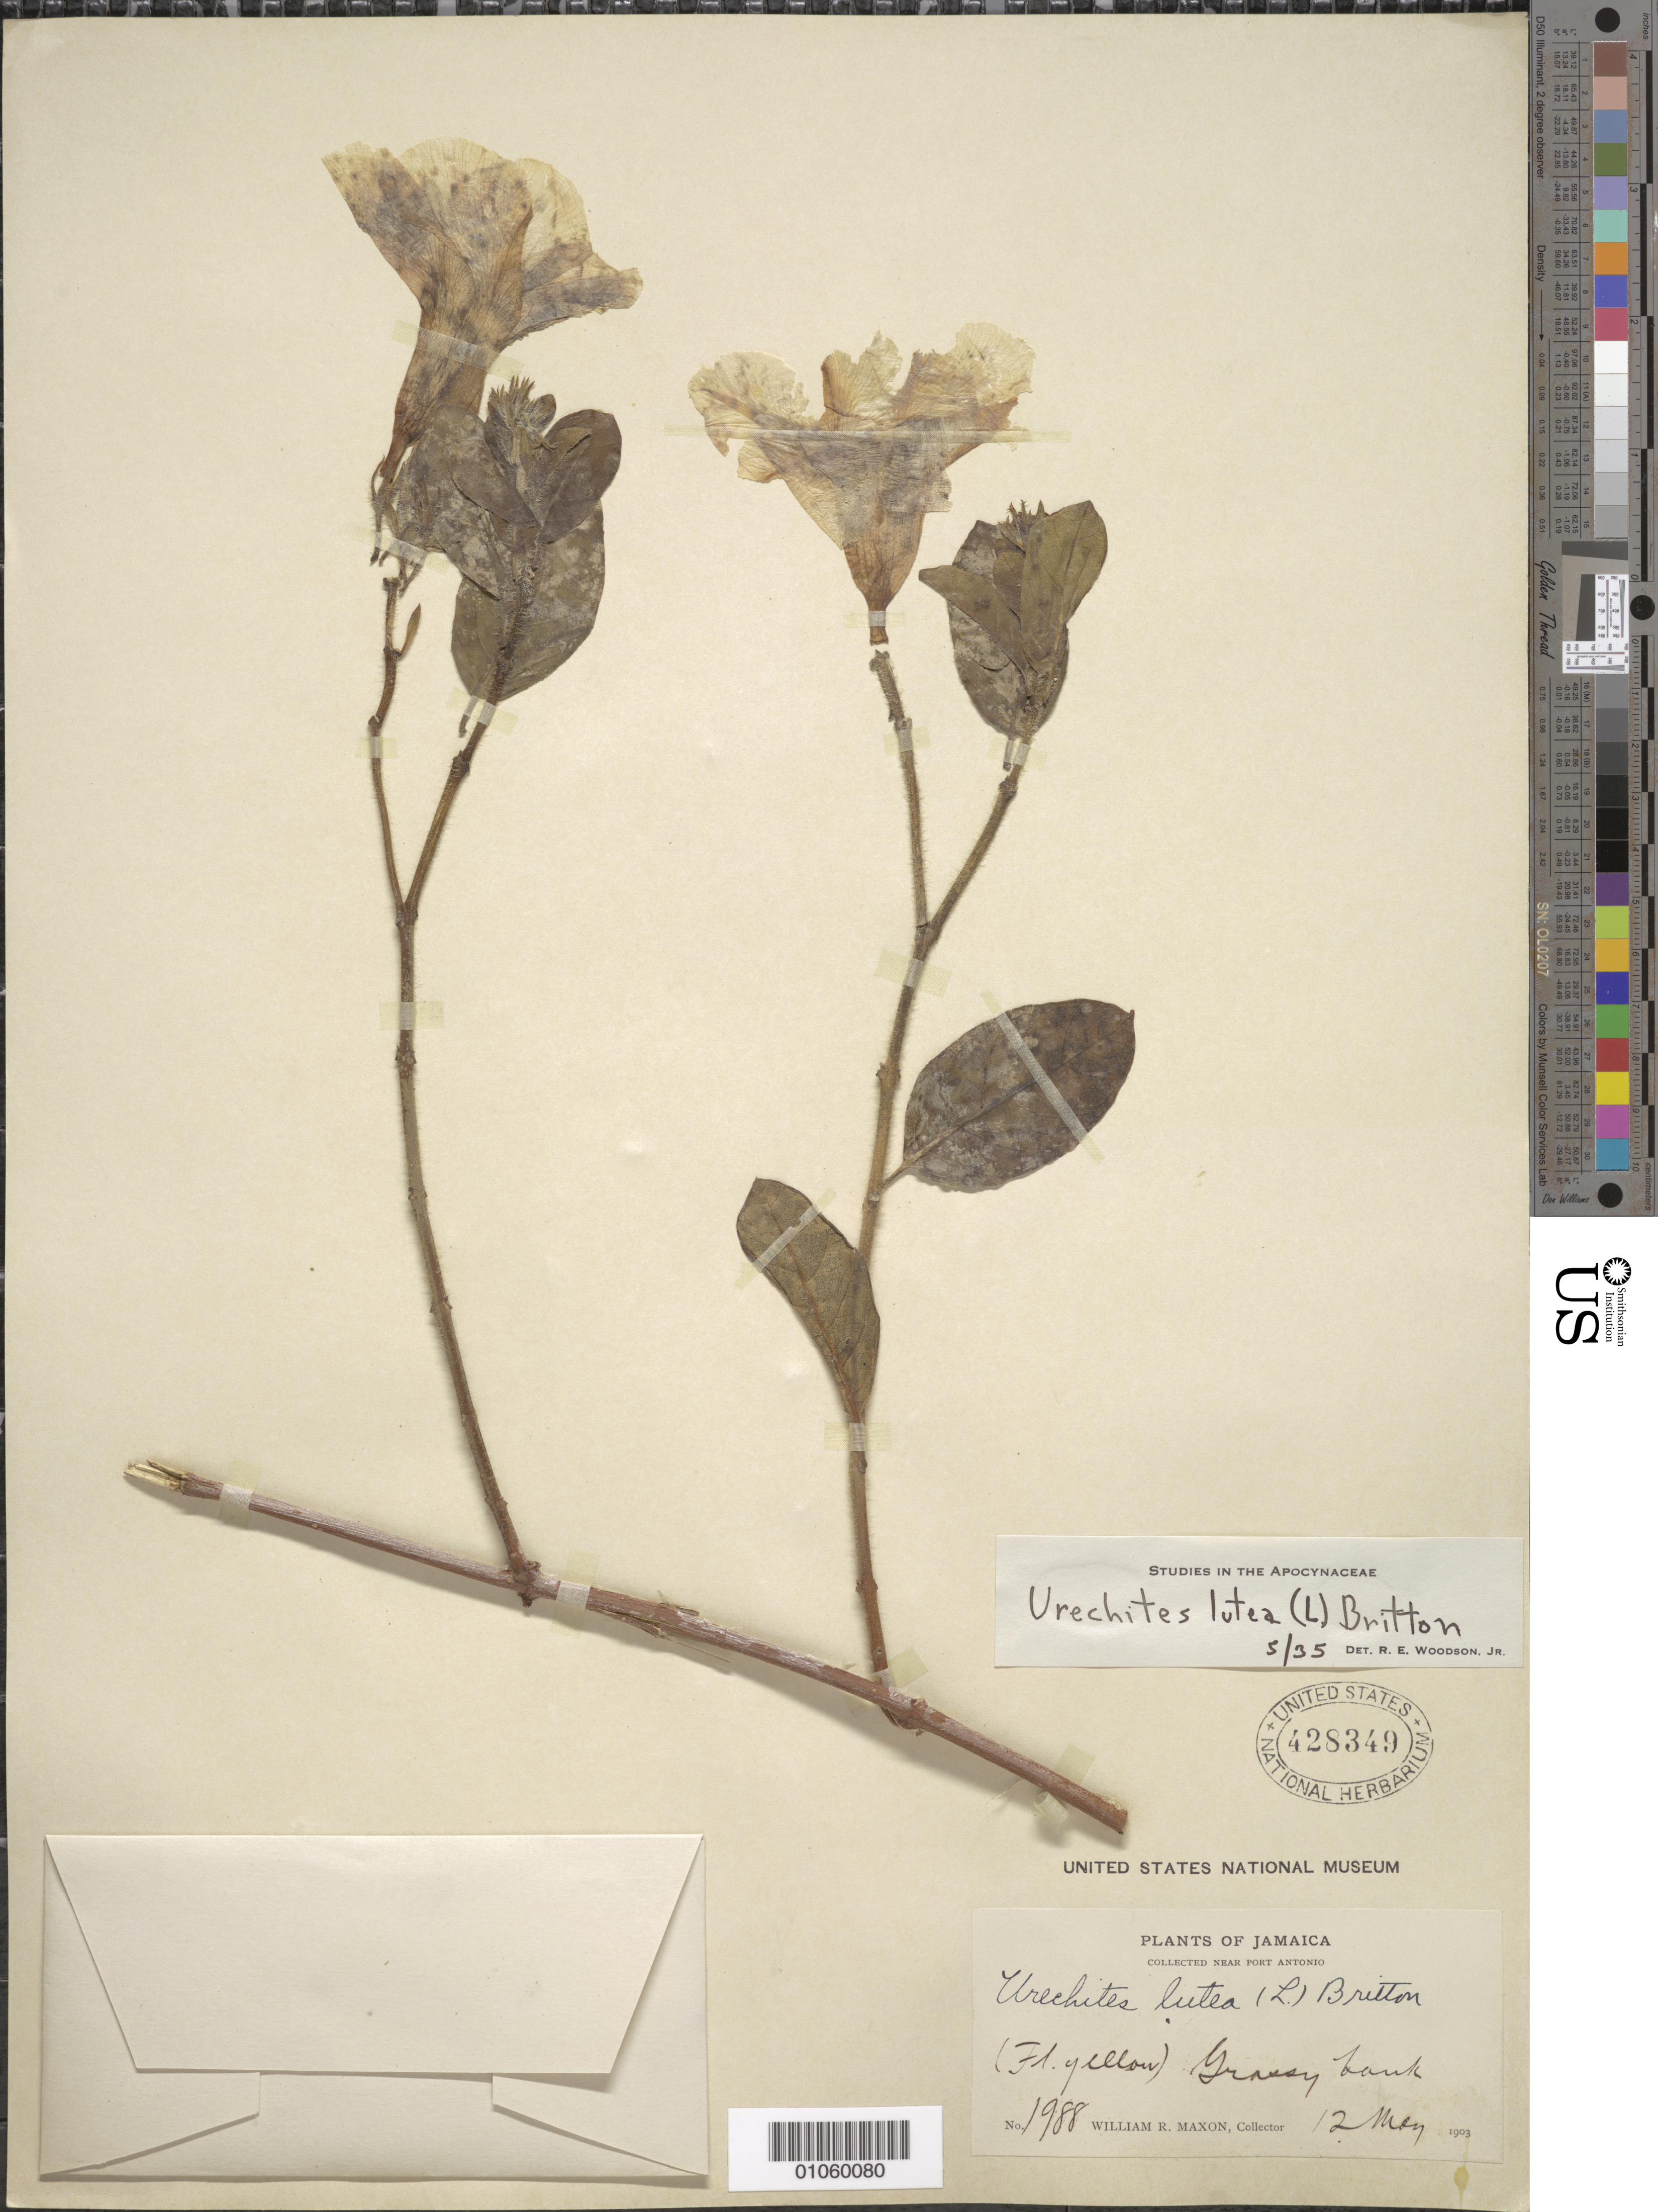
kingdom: Plantae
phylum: Tracheophyta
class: Magnoliopsida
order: Gentianales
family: Apocynaceae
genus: Urechites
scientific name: Urechites lutea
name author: (L.) Britton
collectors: W. R. Maxon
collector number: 1988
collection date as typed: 12 May 1903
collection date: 1903-05-12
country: Jamaica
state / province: Portland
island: Jamaica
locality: Grassy bank, near Port Antonio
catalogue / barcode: US 428349